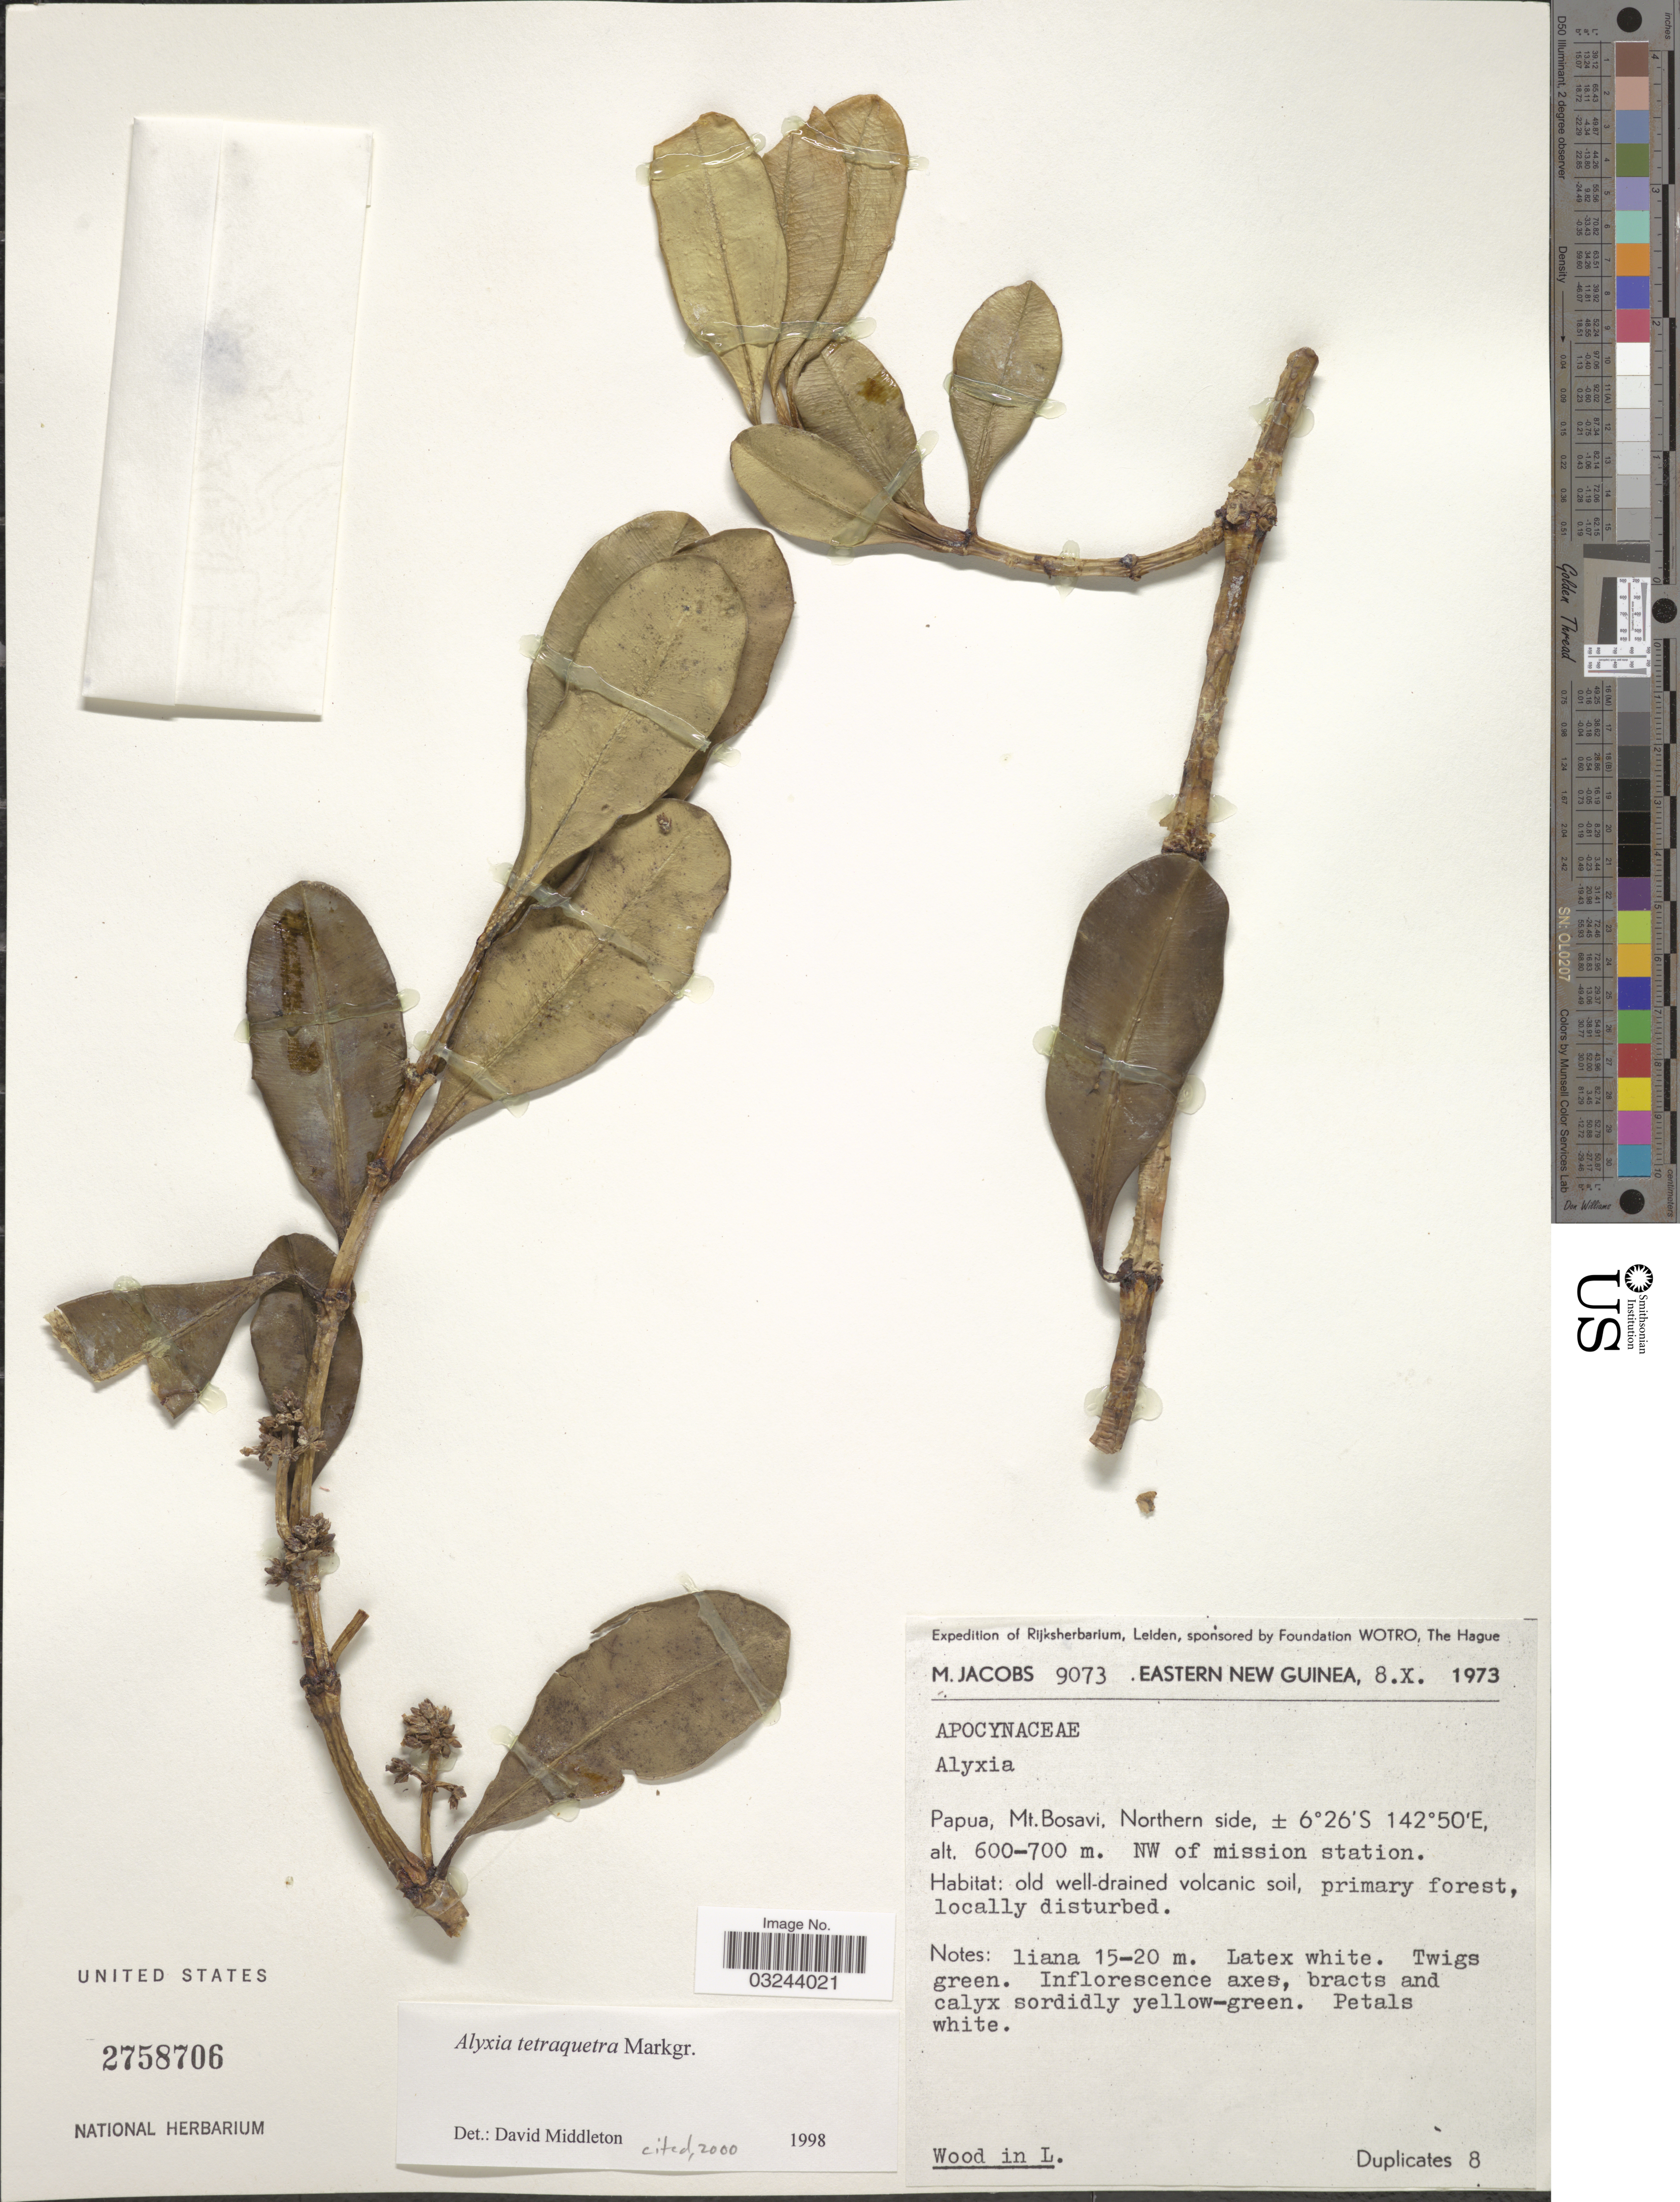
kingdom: Plantae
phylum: Tracheophyta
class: Magnoliopsida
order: Gentianales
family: Apocynaceae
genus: Alyxia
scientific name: Alyxia tetraquetra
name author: Markgr.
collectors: M. Jacobs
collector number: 9073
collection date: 1973-10-08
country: Papua New Guinea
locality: Eastern New Guinea. Papua, Mt. Bosavi, Northern side. NW of mission station.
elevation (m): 600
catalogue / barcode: US 2758706